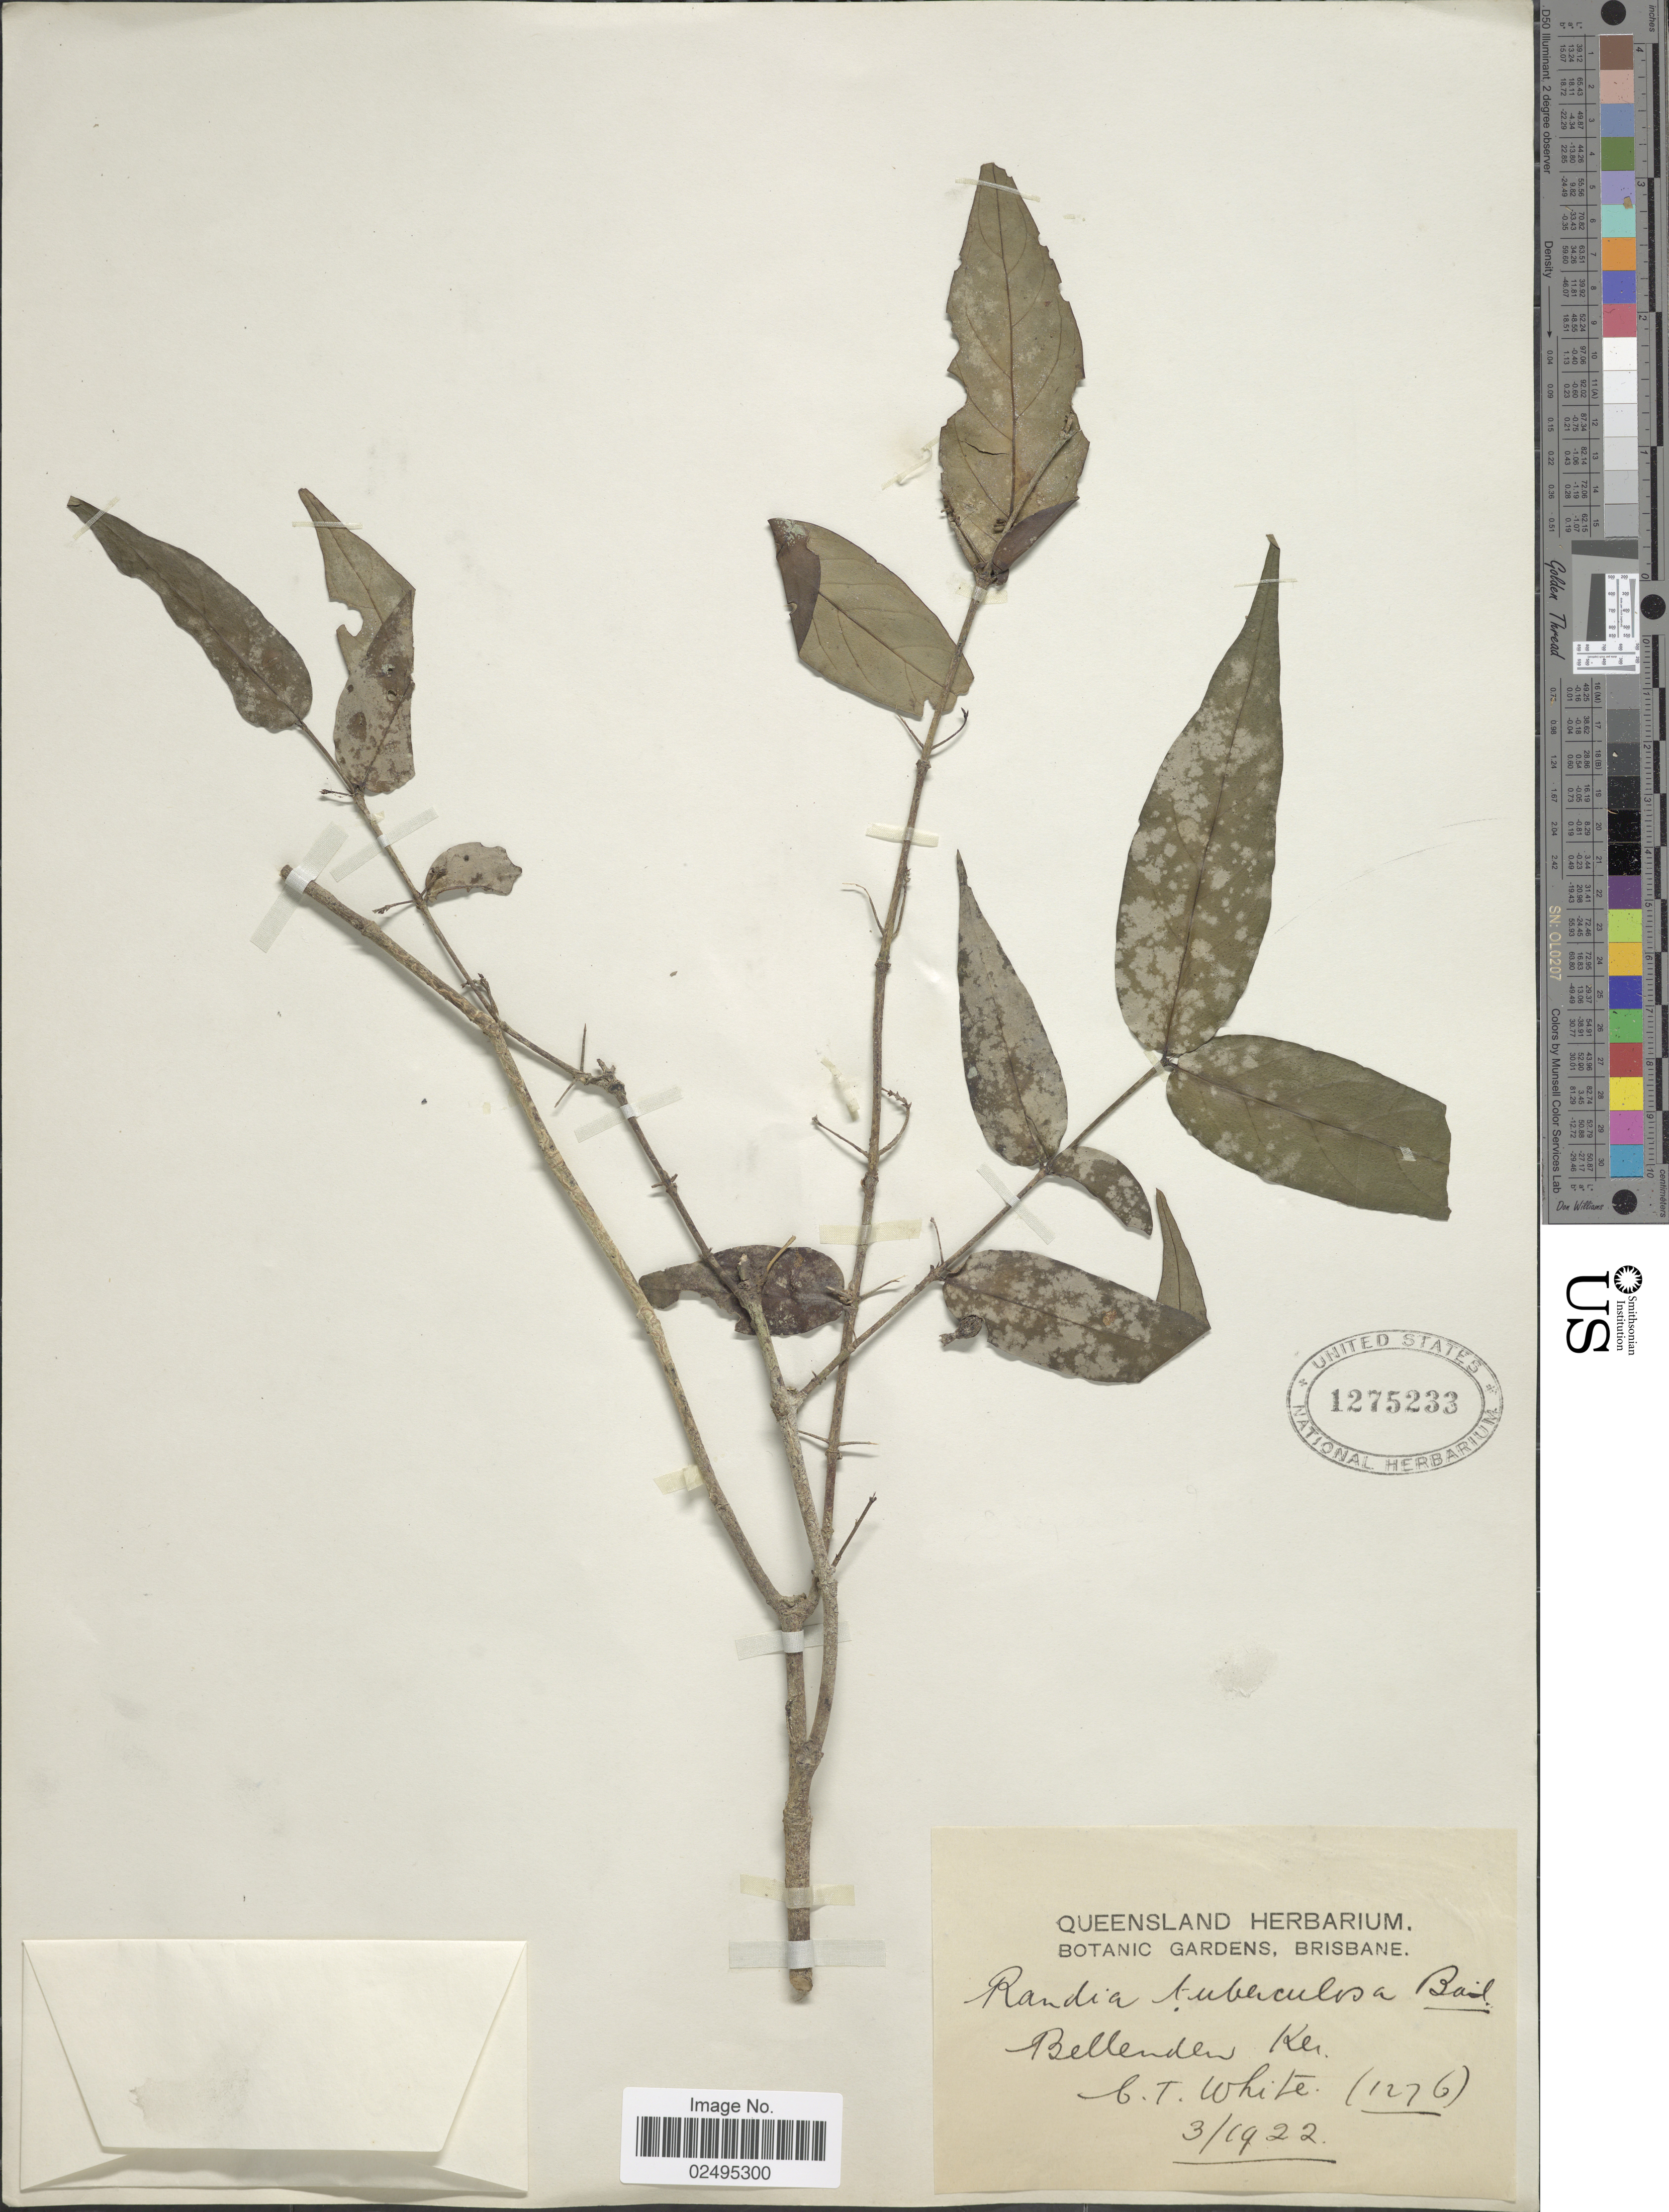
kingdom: Plantae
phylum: Tracheophyta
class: Magnoliopsida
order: Gentianales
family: Rubiaceae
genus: Randia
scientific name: Randia tuberculosa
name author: F.M. Bailey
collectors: C. T. White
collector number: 1276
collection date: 1922-03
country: Australia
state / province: Queensland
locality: Bellenden Ker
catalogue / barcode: US 1275233